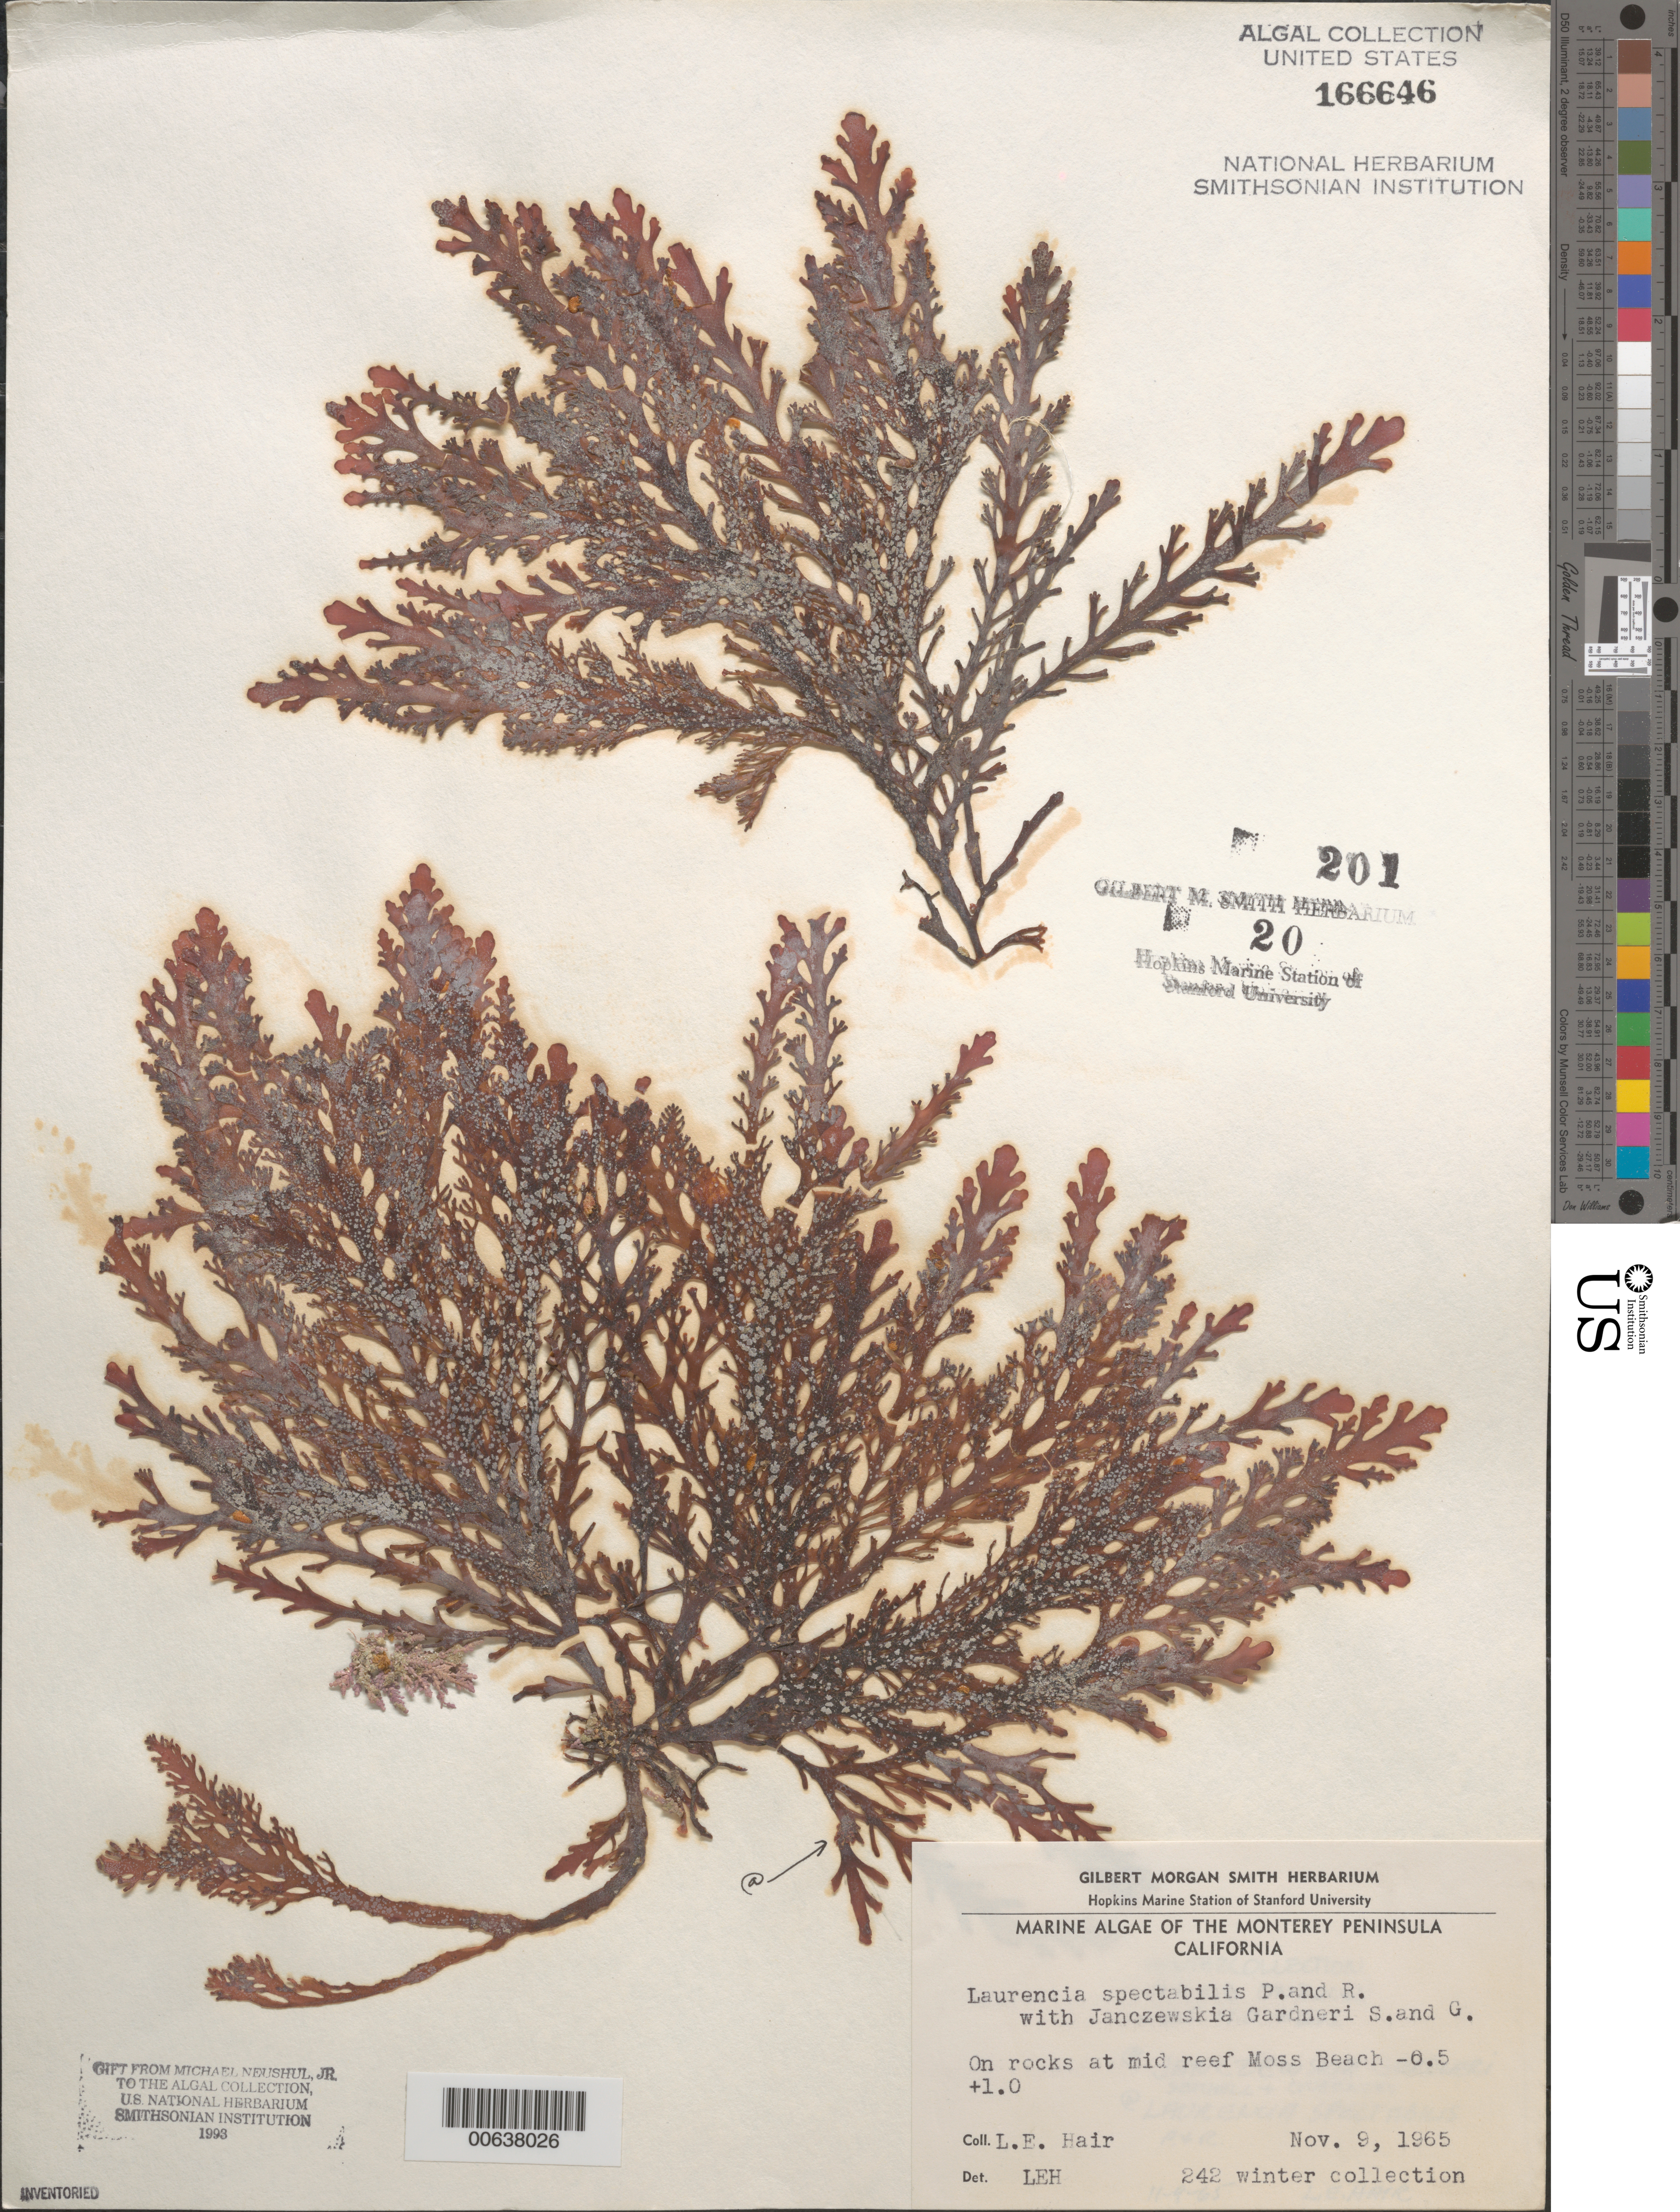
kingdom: Plantae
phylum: Rhodophyta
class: Florideophyceae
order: Ceramiales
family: Rhodomelaceae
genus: Osmundea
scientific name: Osmundea spectabilis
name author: (Postels & Rupr.) K.W. Nam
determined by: Algae name updating Project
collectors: L. Hair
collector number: LEH 242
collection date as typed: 09 Nov 1965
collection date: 1965-11-09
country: United States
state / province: California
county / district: Monterey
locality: Middle Reef of Moss Beach, Monterey Peninsula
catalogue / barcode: US 166646